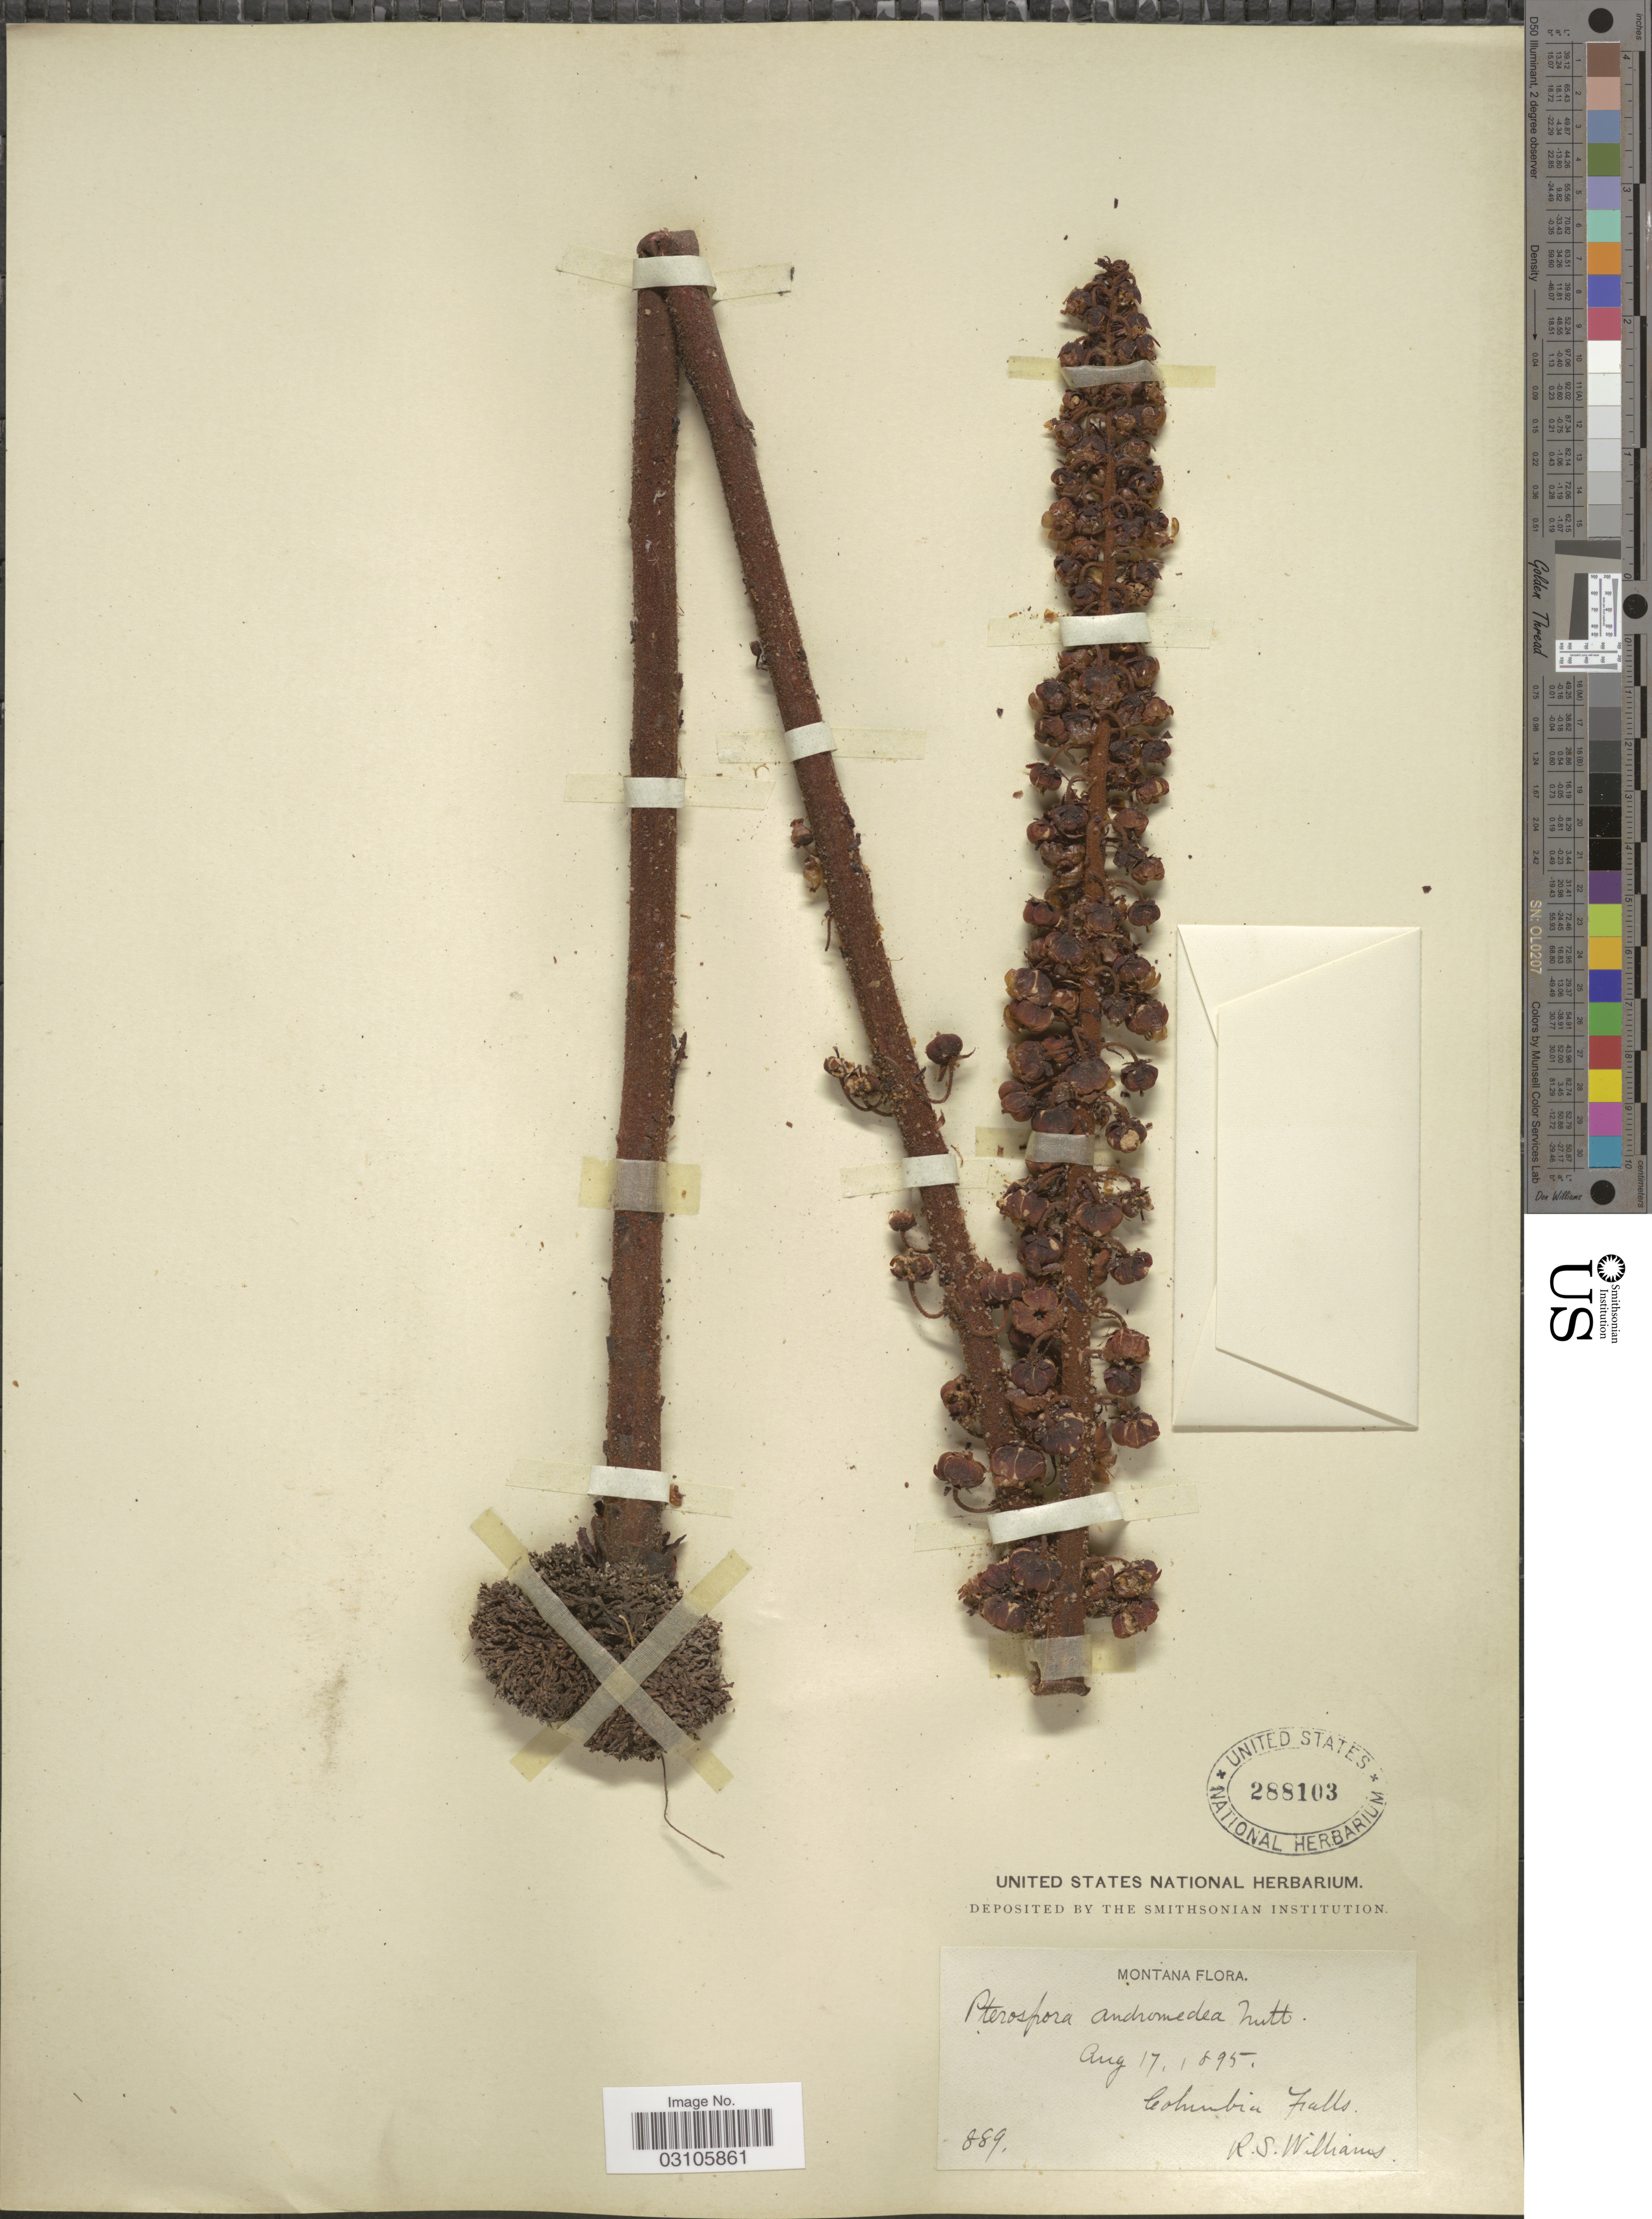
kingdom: Plantae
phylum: Tracheophyta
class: Magnoliopsida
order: Ericales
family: Ericaceae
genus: Pterospora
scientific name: Pterospora andromedea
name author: Nutt.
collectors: R. S. Williams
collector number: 889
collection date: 1895-08-17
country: United States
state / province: Montana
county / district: Flathead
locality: Columbia Falls.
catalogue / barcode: US 288103